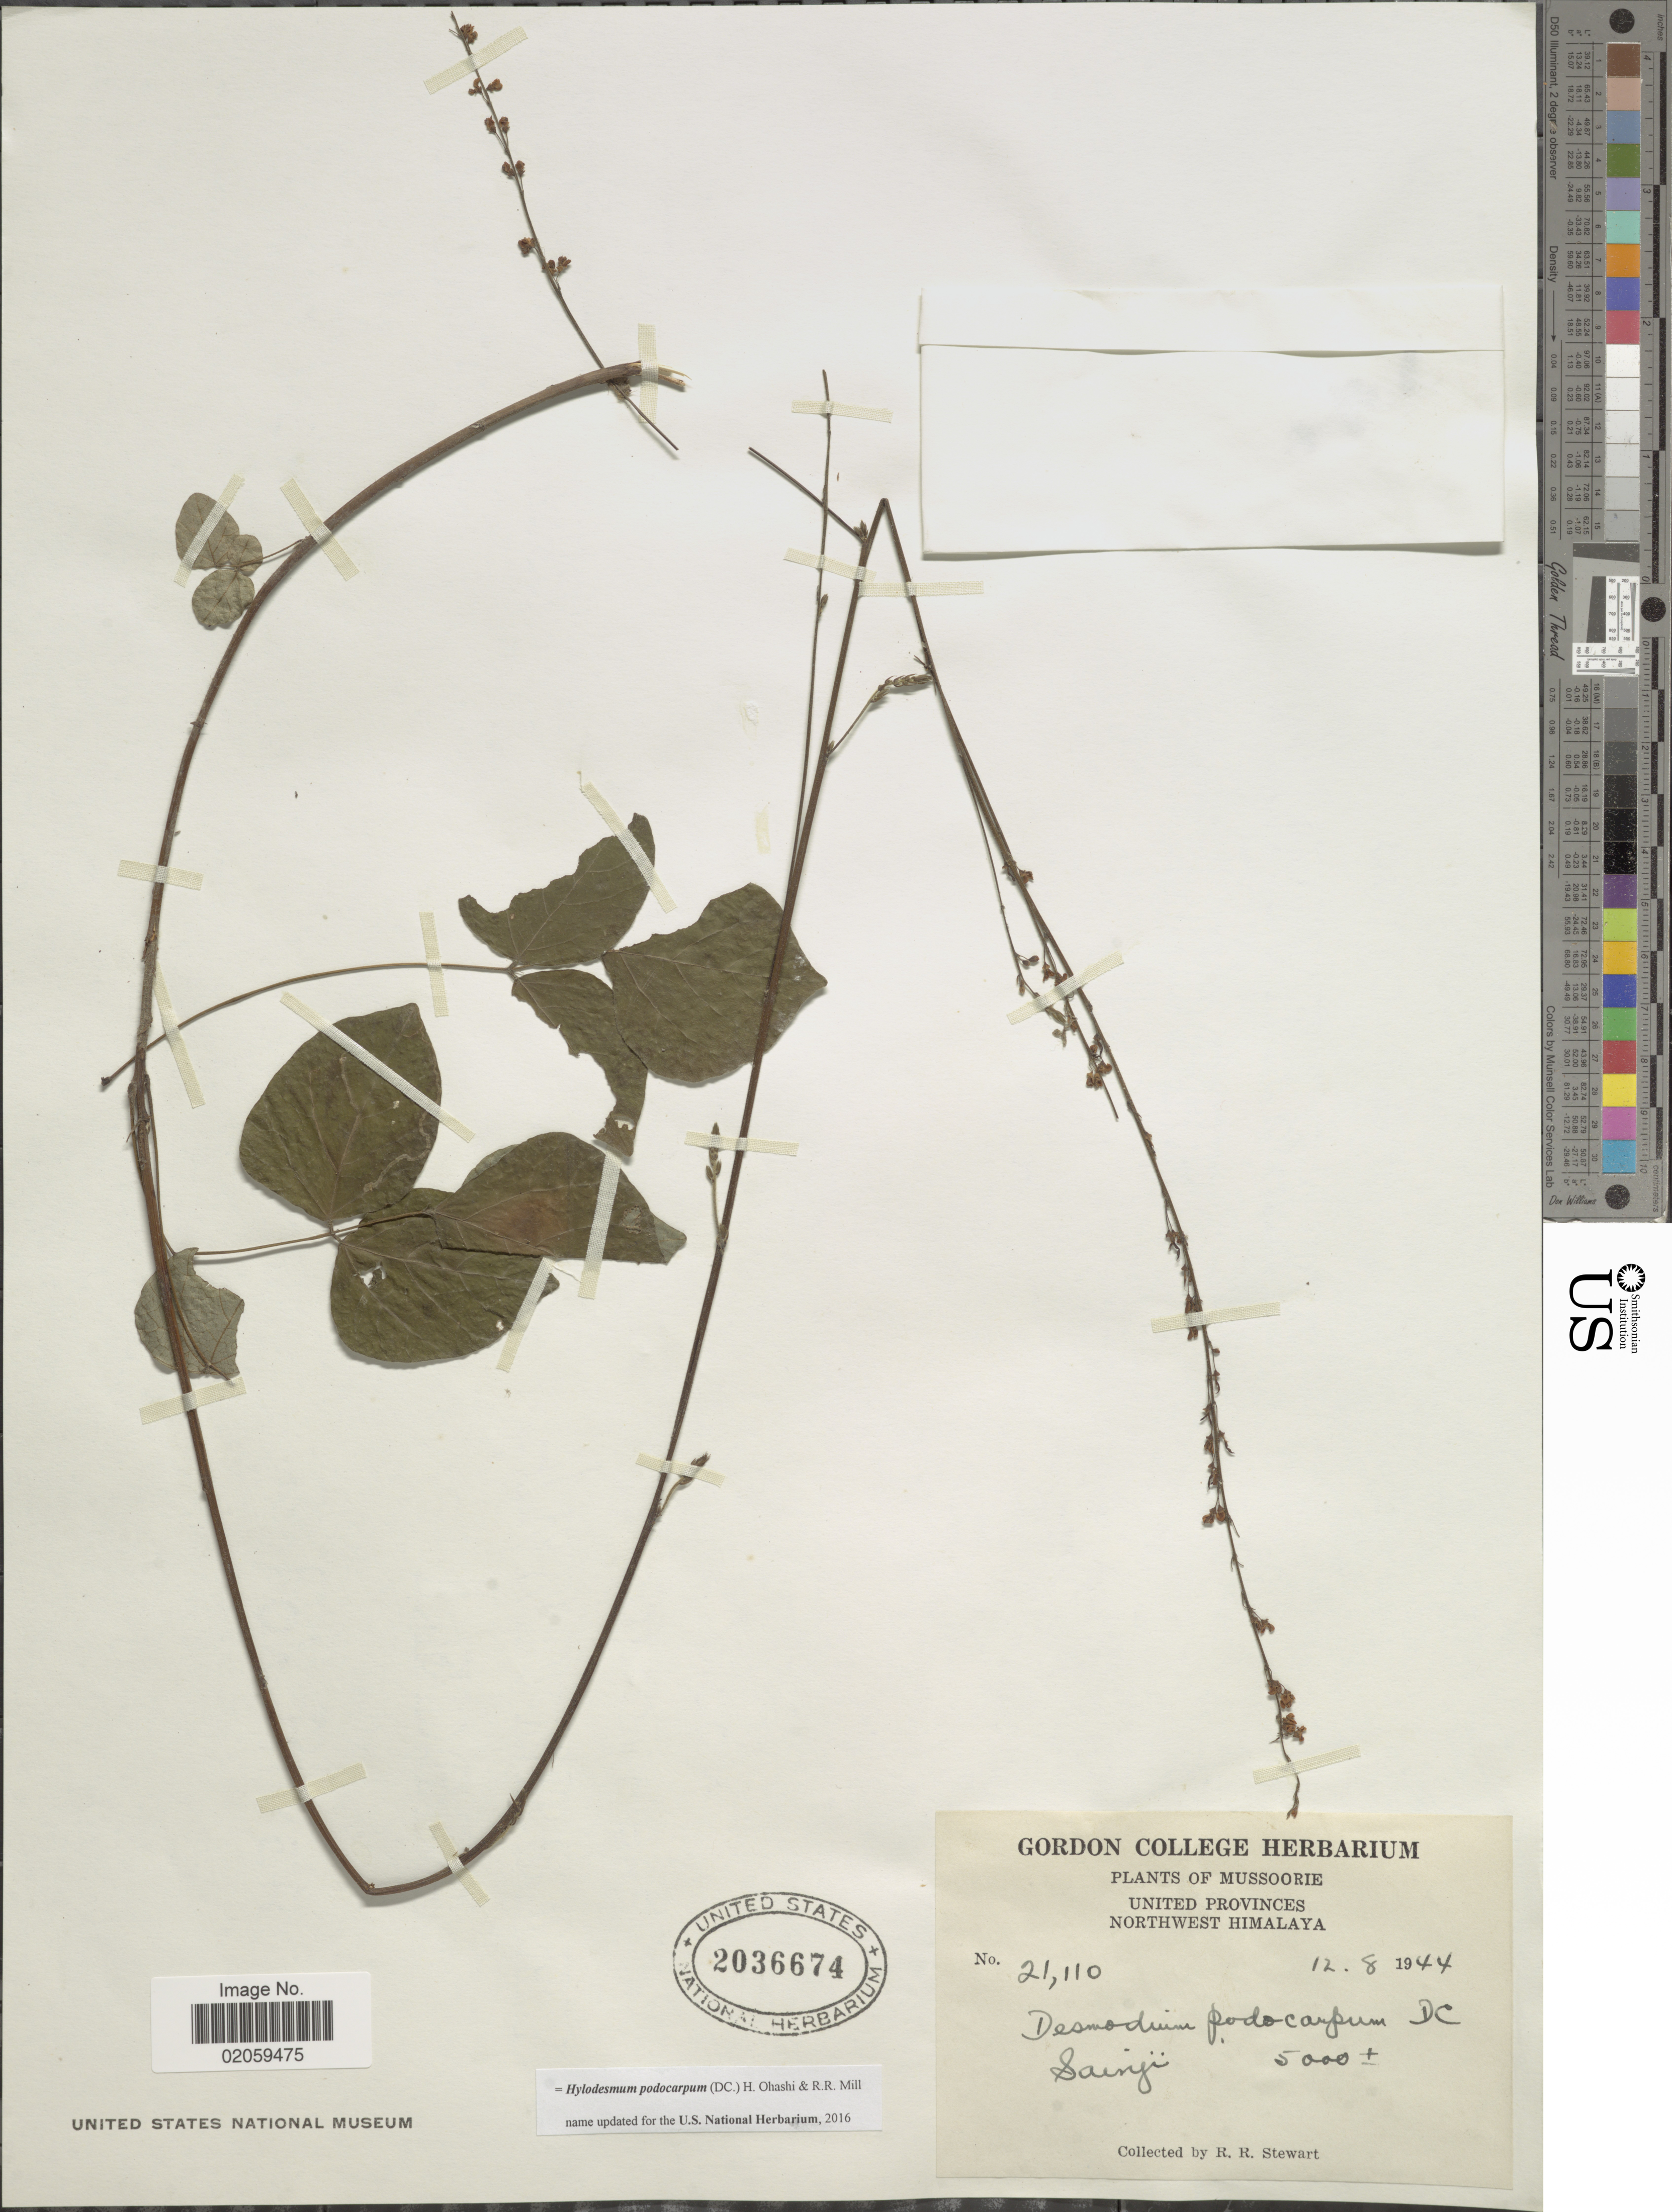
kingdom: Plantae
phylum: Tracheophyta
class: Magnoliopsida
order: Fabales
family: Fabaceae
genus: Hylodesmum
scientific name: Hylodesmum podocarpum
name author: (DC.) H. Ohashi & R.R. Mill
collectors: R. R. Stewart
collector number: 21110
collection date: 1944-08-12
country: India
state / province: Uttarakhand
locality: Mussoorie, United Provinces, Northwest Himalaya, Sainji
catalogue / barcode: US 2036674